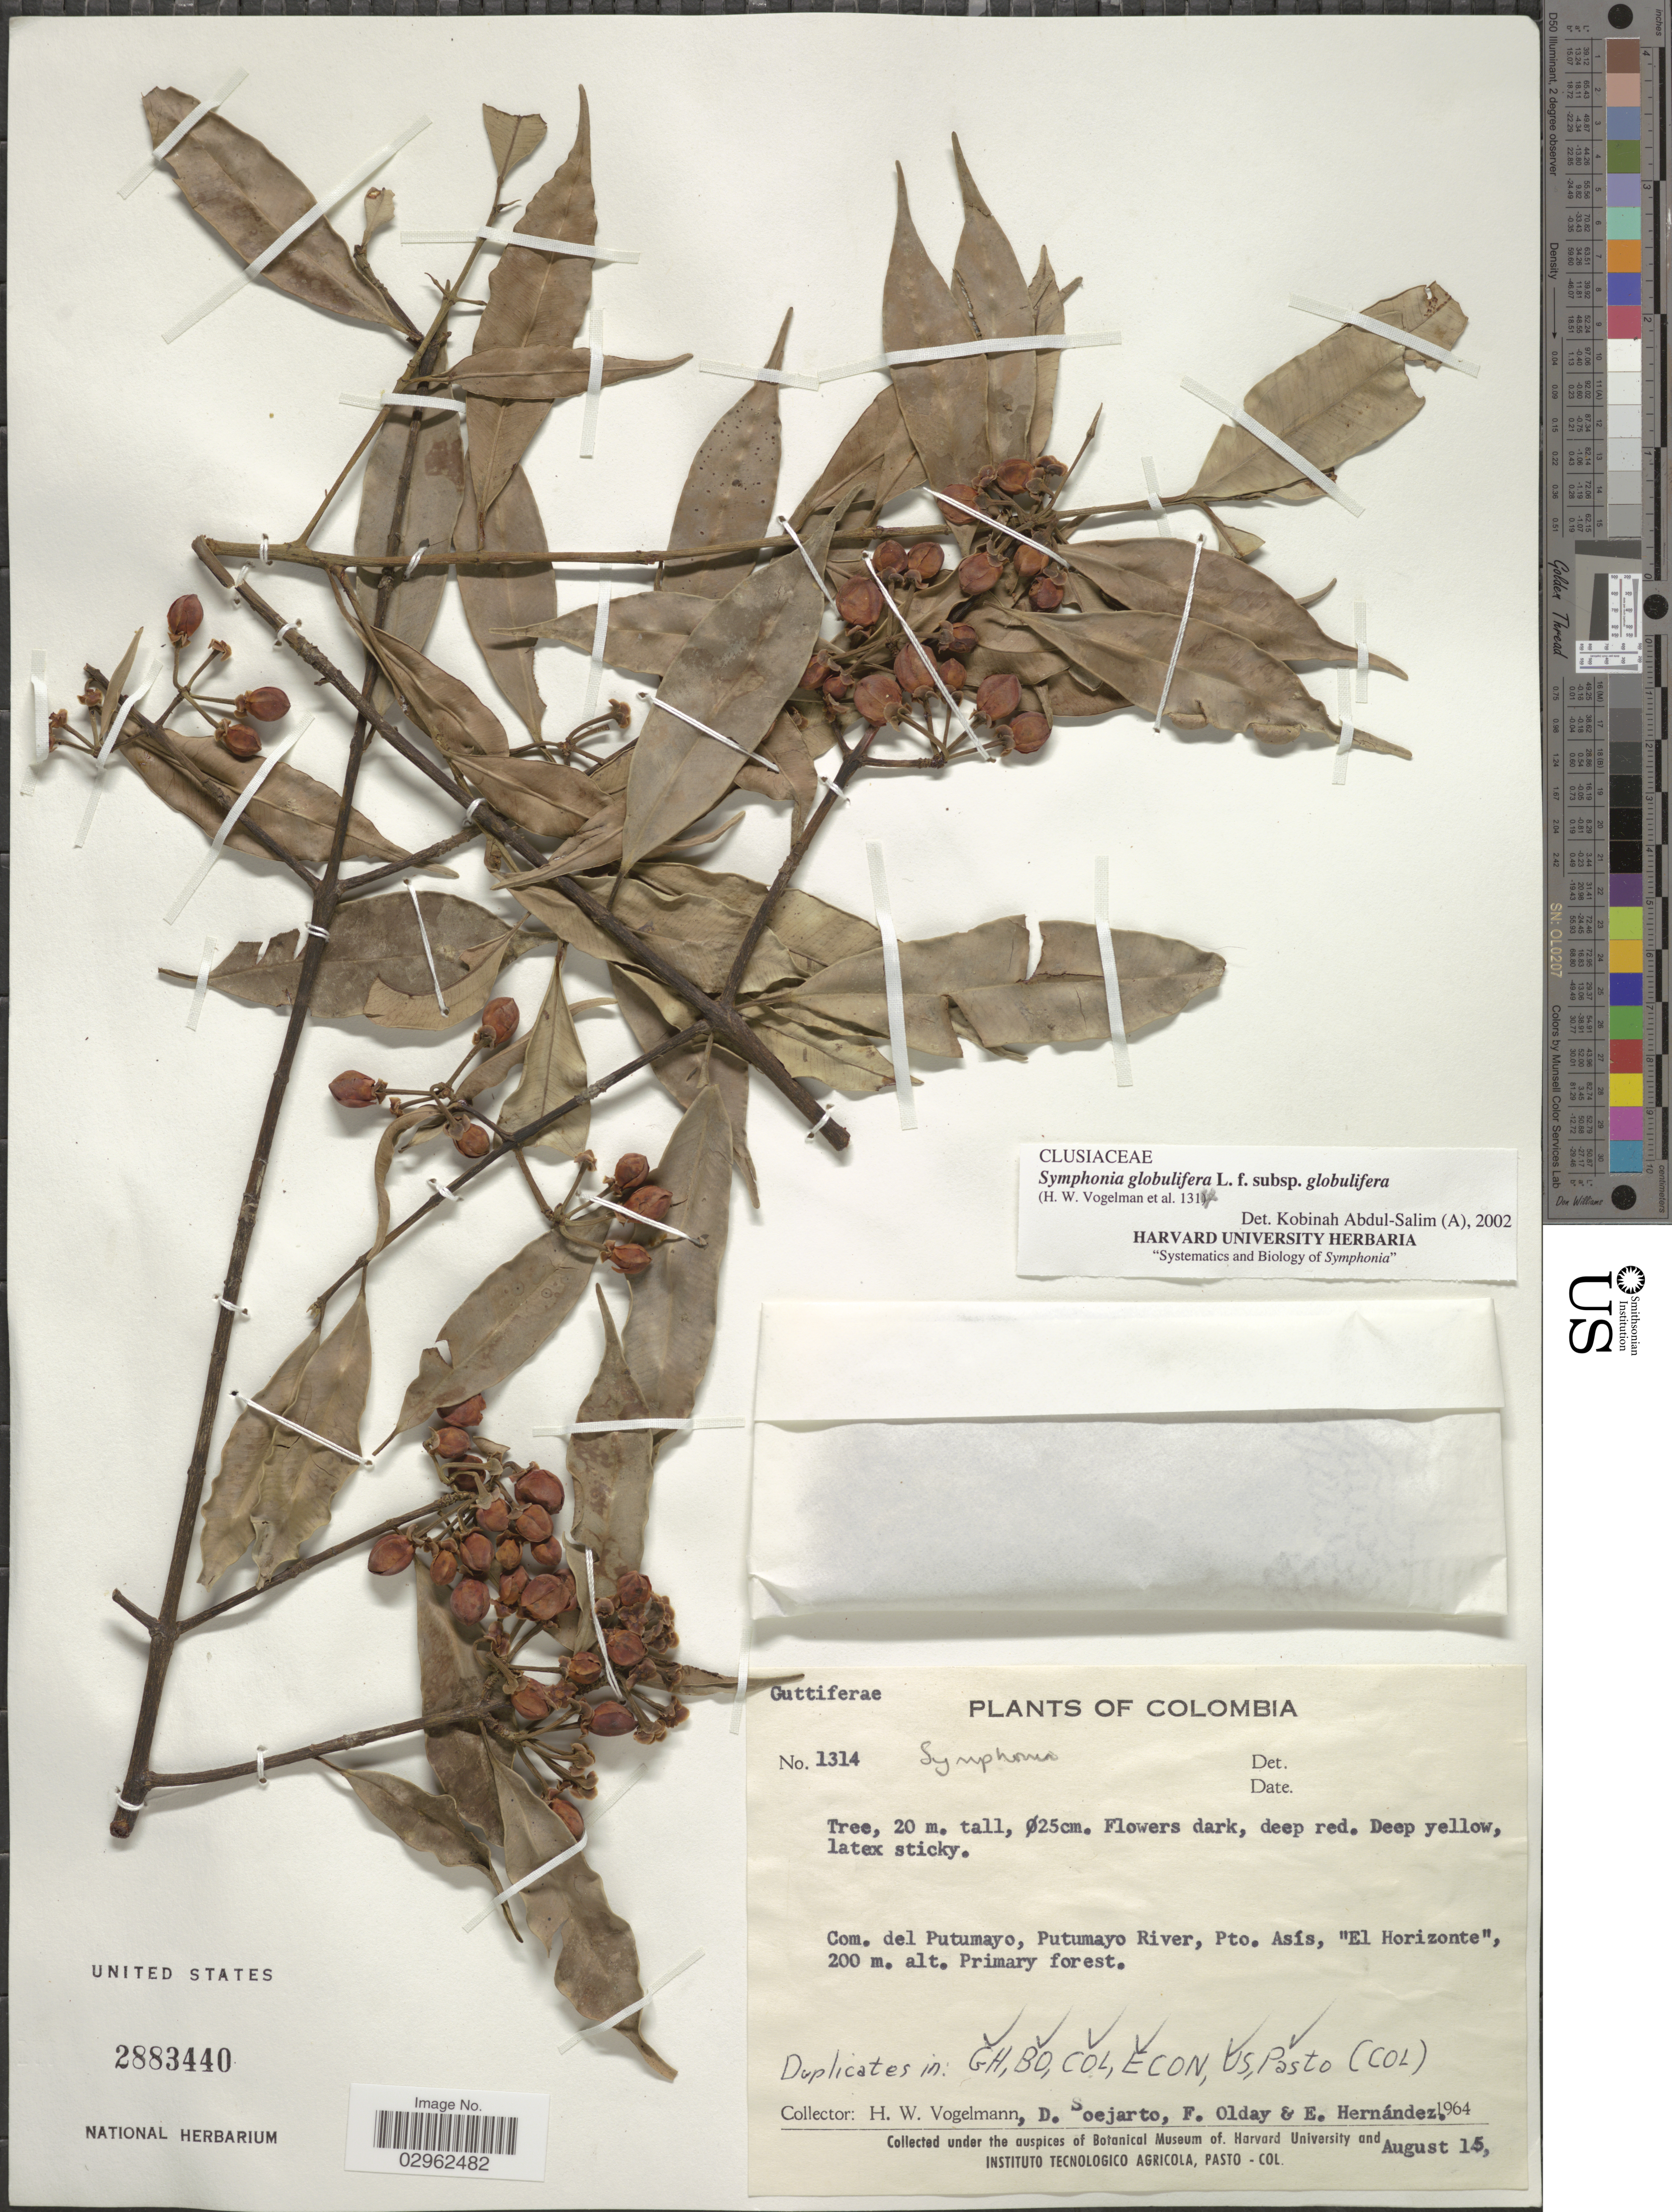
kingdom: Plantae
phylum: Tracheophyta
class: Magnoliopsida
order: Malpighiales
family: Clusiaceae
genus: Symphonia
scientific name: Symphonia globulifera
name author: L. f.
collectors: H. Vogelmann, D. Soejarto, F. Olday & E. Hernández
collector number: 1314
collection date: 1964-08-15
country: Colombia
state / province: Putumayo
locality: Com. del Putumayo, Putumayo River, Pto. Asís, "El Horizonte".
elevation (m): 200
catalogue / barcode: US 2883440